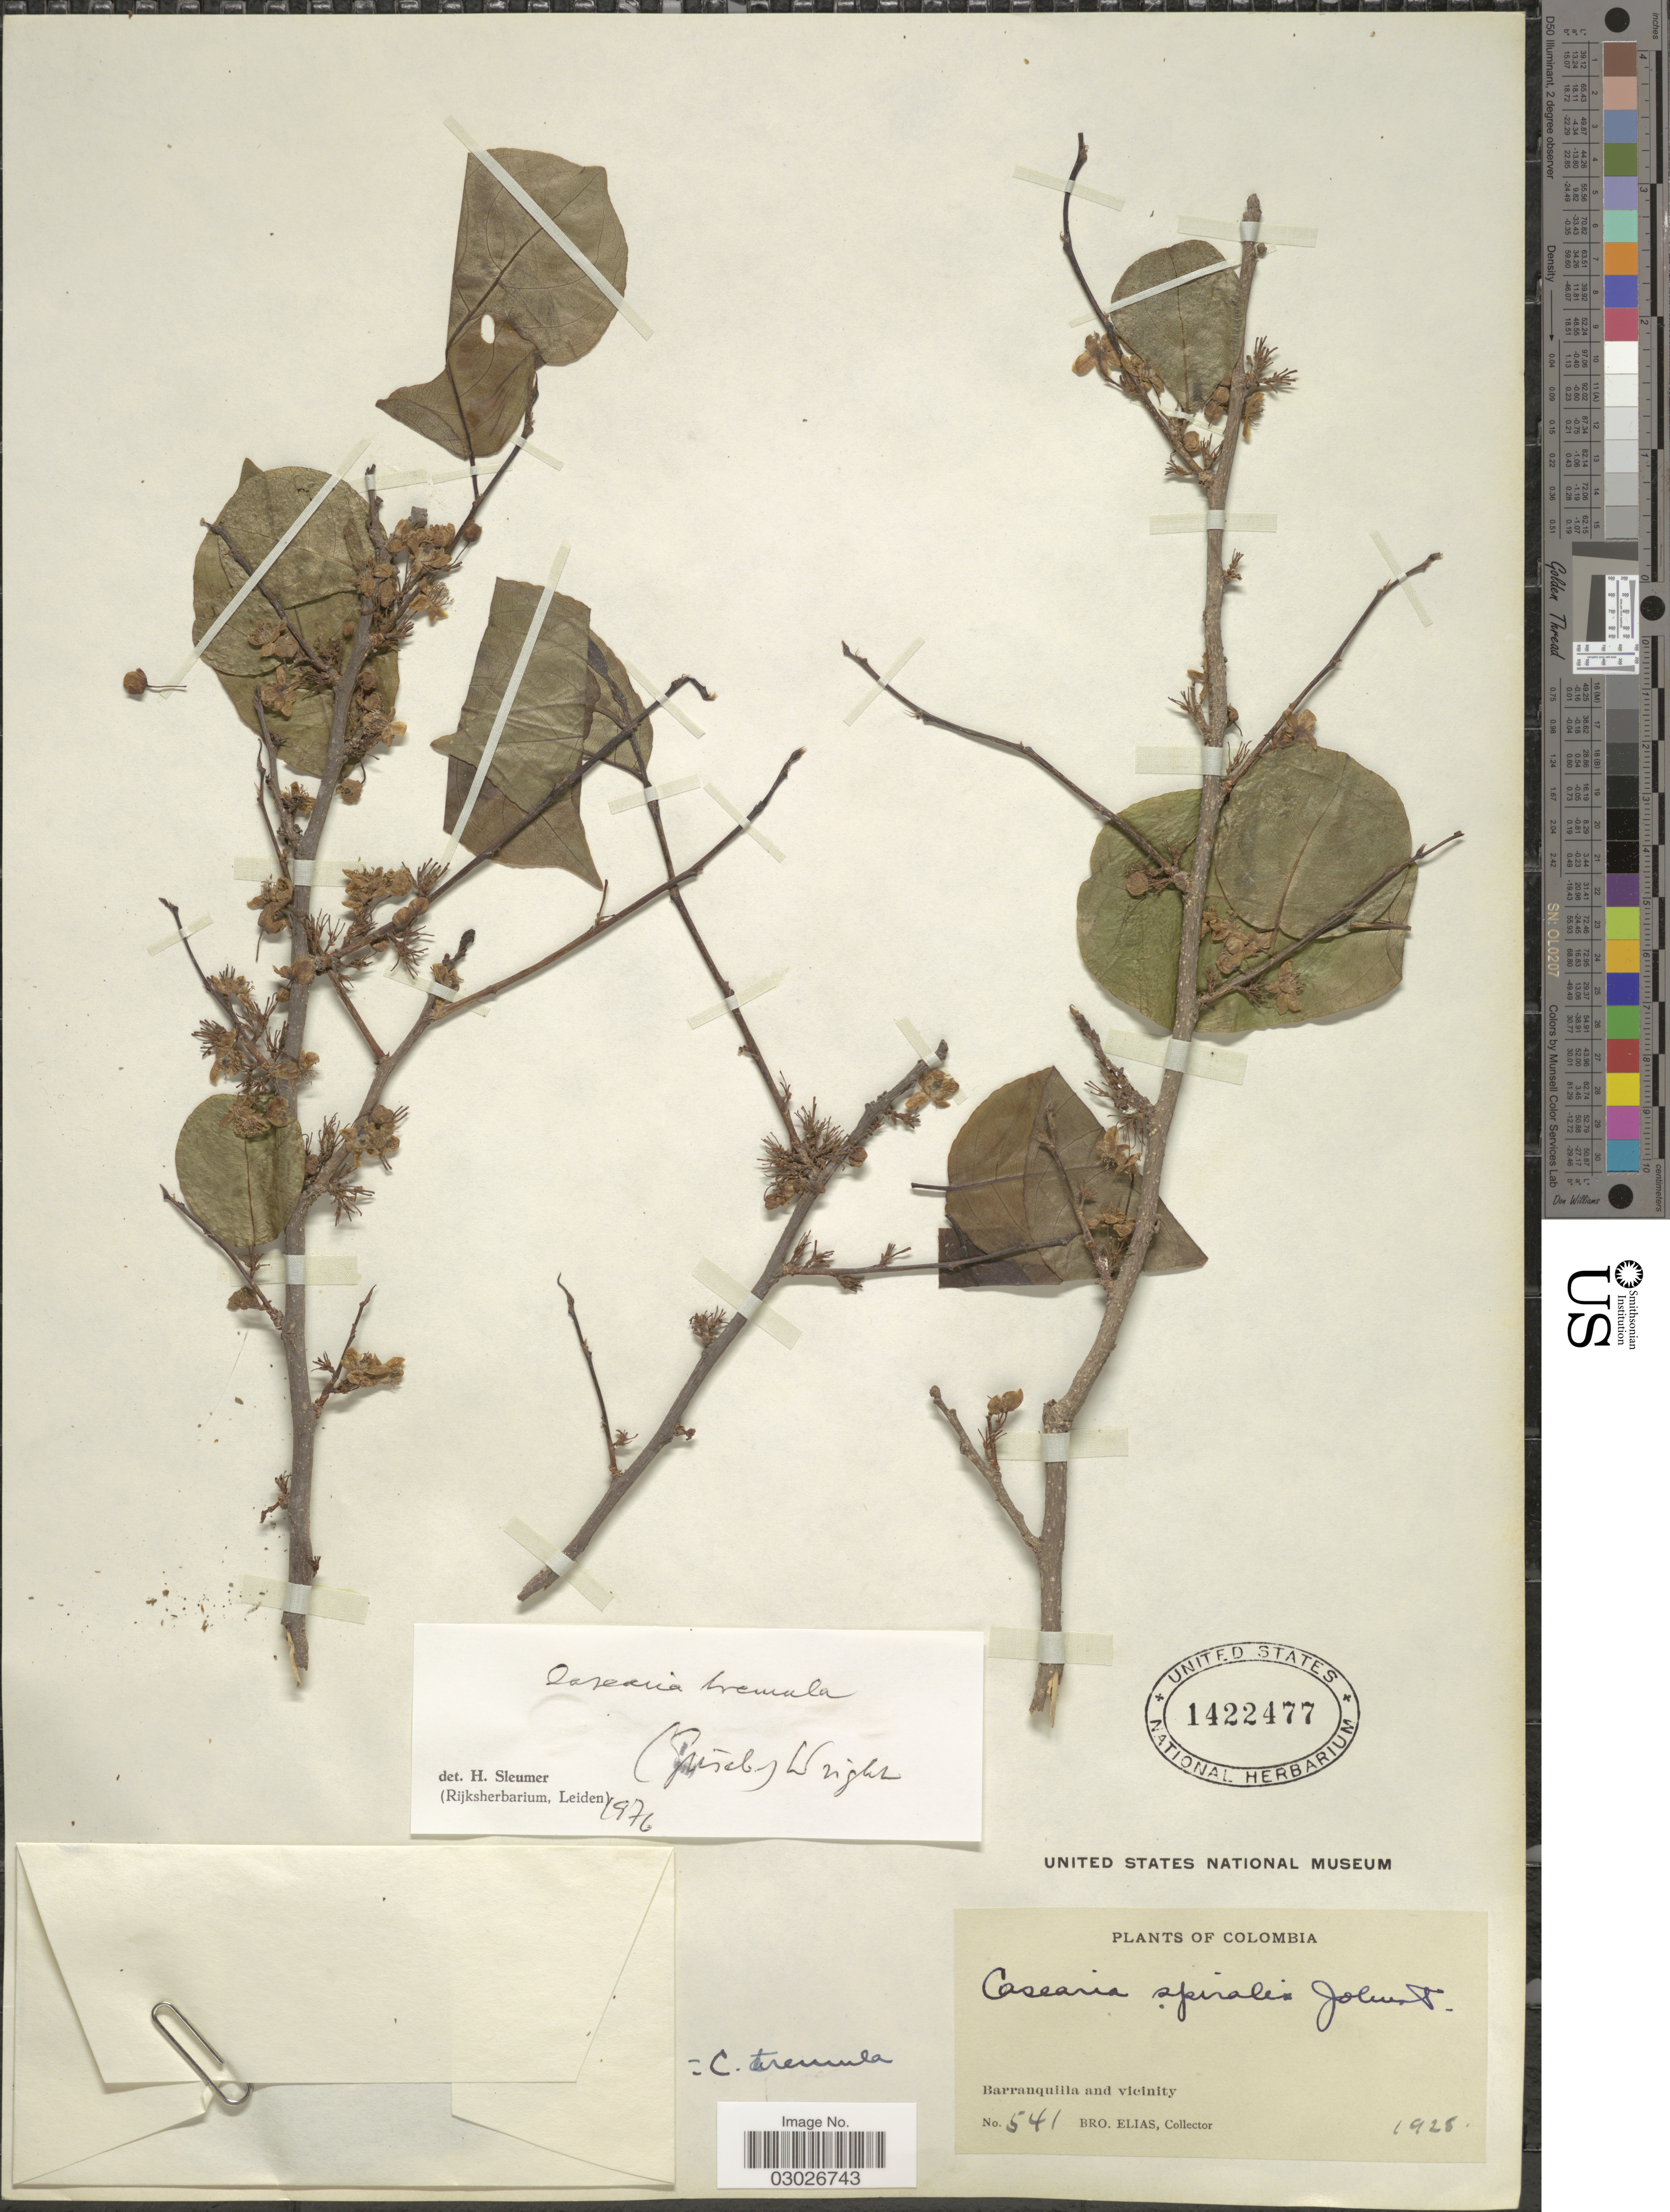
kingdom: Plantae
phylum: Tracheophyta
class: Magnoliopsida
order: Malpighiales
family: Salicaceae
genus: Casearia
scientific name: Casearia tremula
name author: (Griseb.) Griseb. ex C. Wright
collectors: Bro. Elias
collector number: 541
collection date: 1928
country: Colombia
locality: Barranquilla and vicinity.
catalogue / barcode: US 1422477